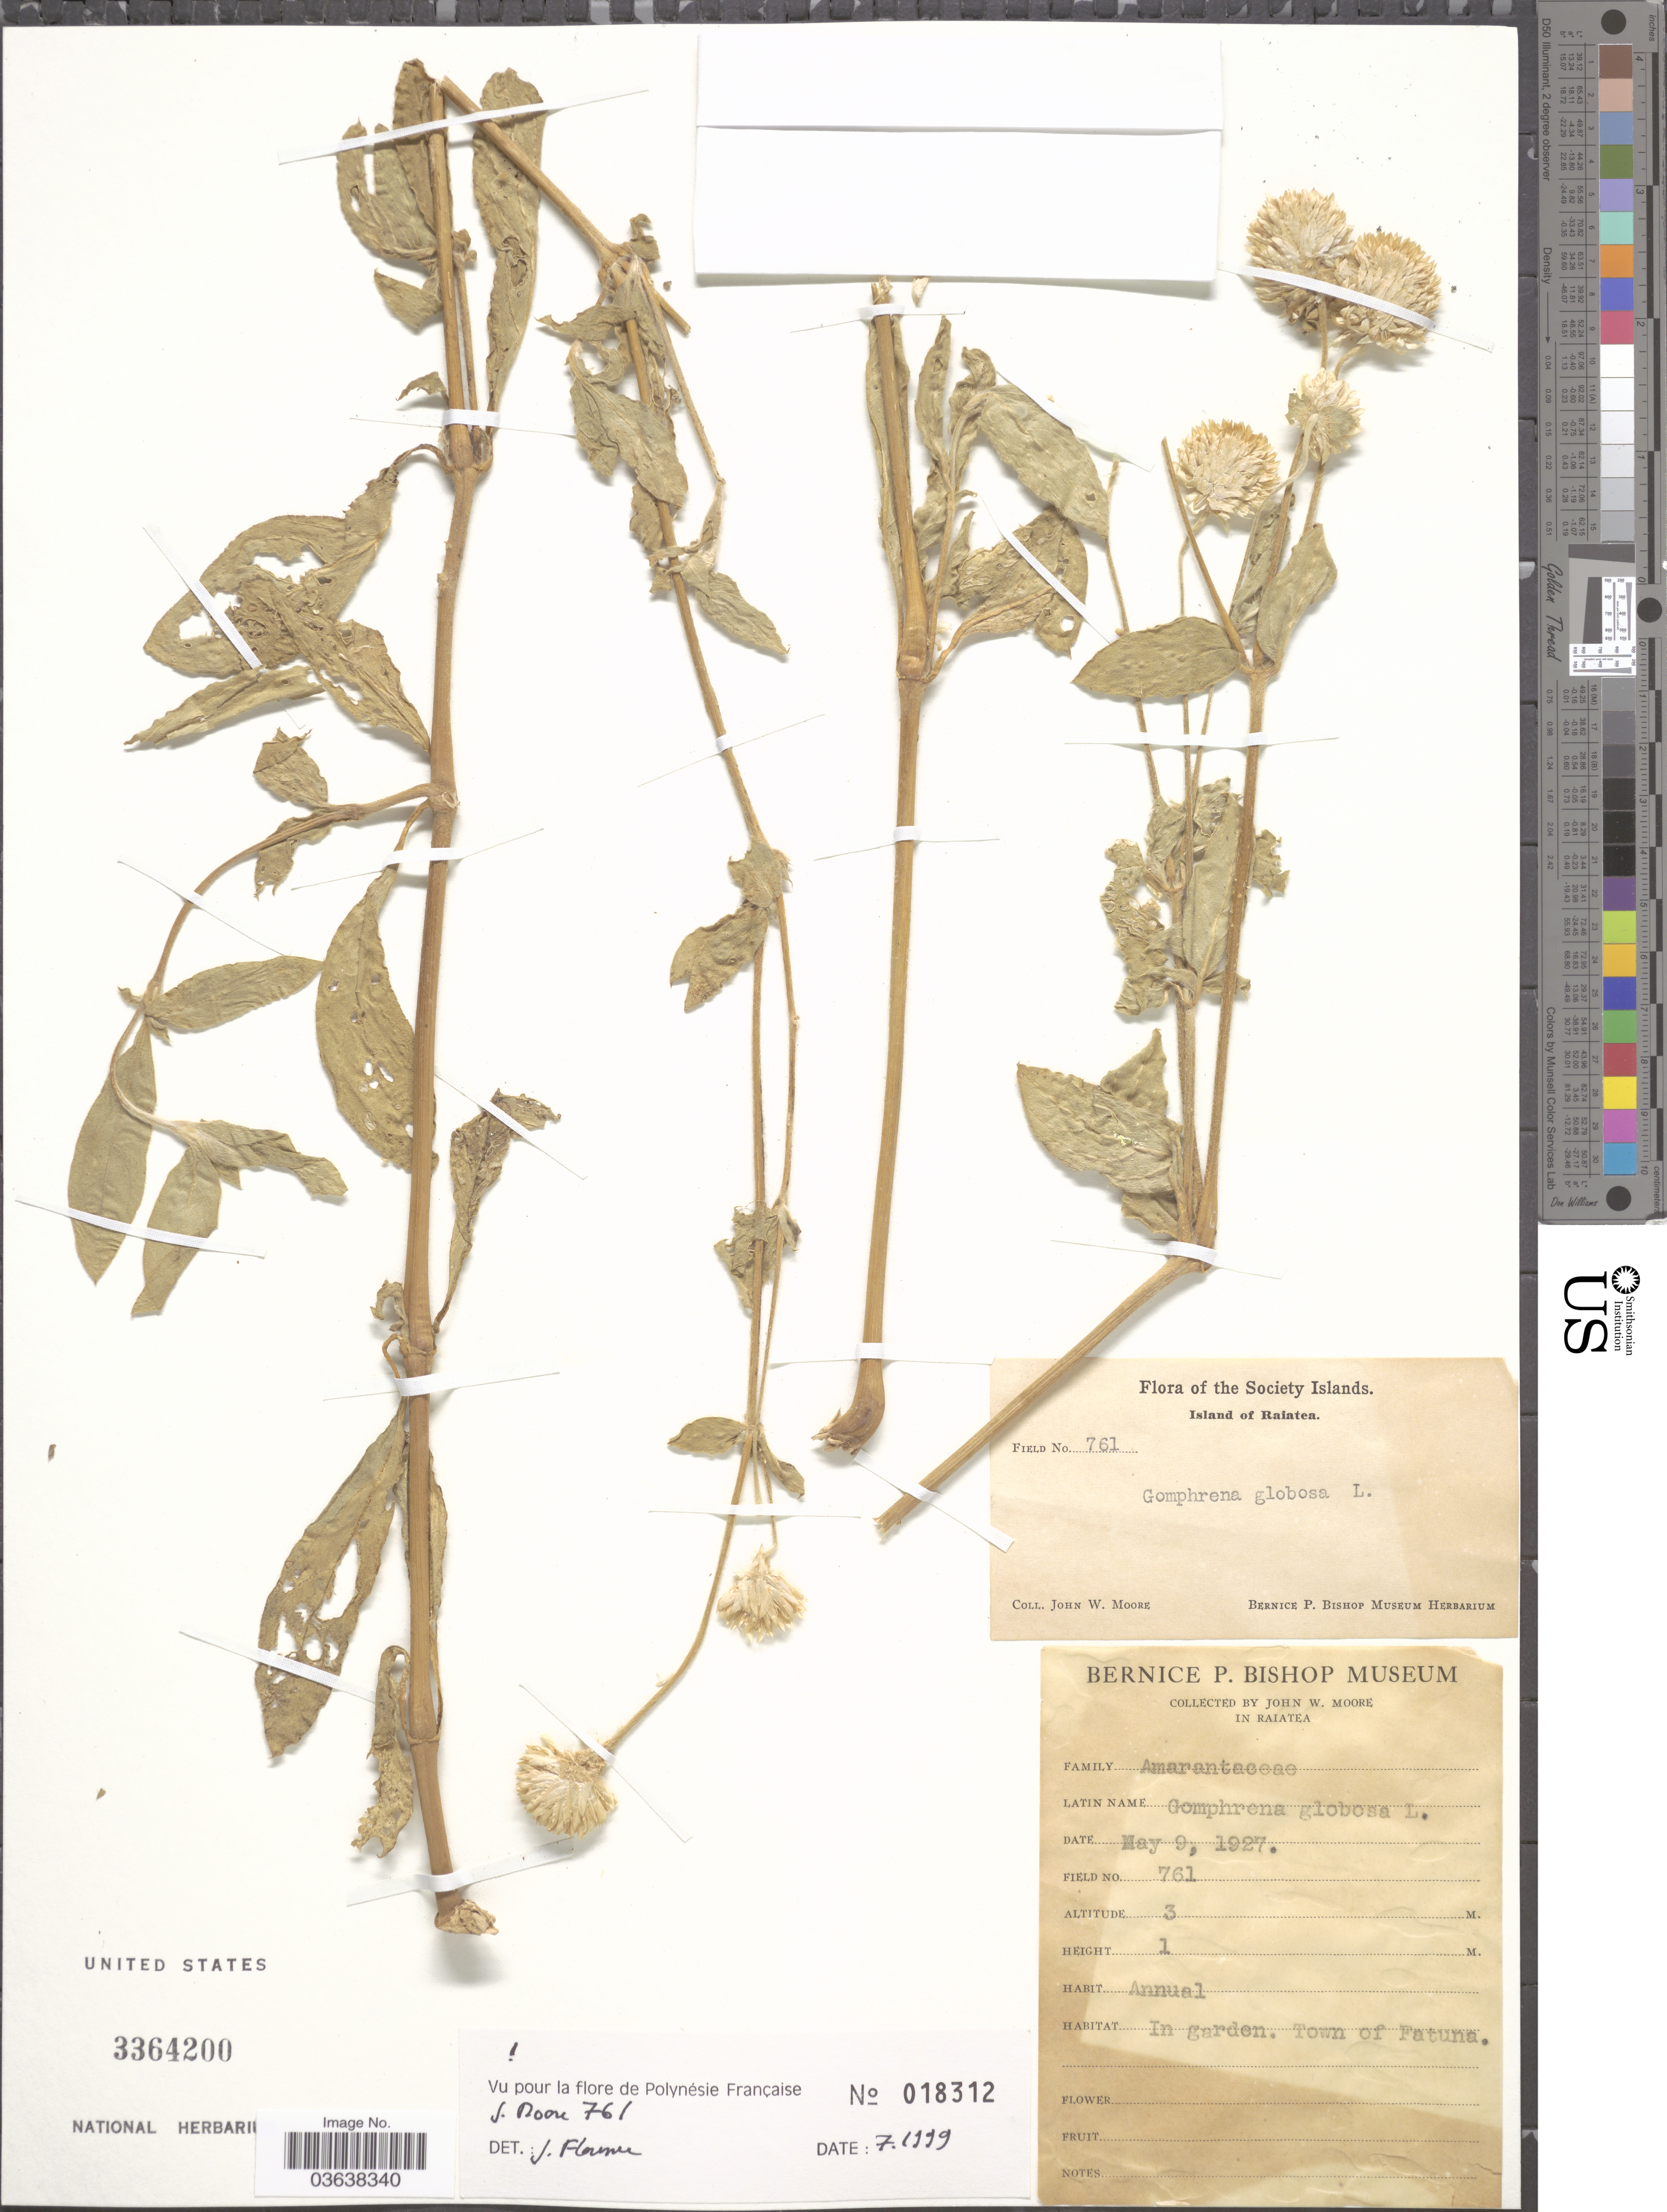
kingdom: Plantae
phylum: Tracheophyta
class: Magnoliopsida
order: Caryophyllales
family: Amaranthaceae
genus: Gomphrena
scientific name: Gomphrena globosa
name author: L.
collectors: J. Moore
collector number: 761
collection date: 1927-05-09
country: French Polynesia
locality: The Society Islands. Island of Raiatea. Town of Fatuna.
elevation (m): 3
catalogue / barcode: US 3364200